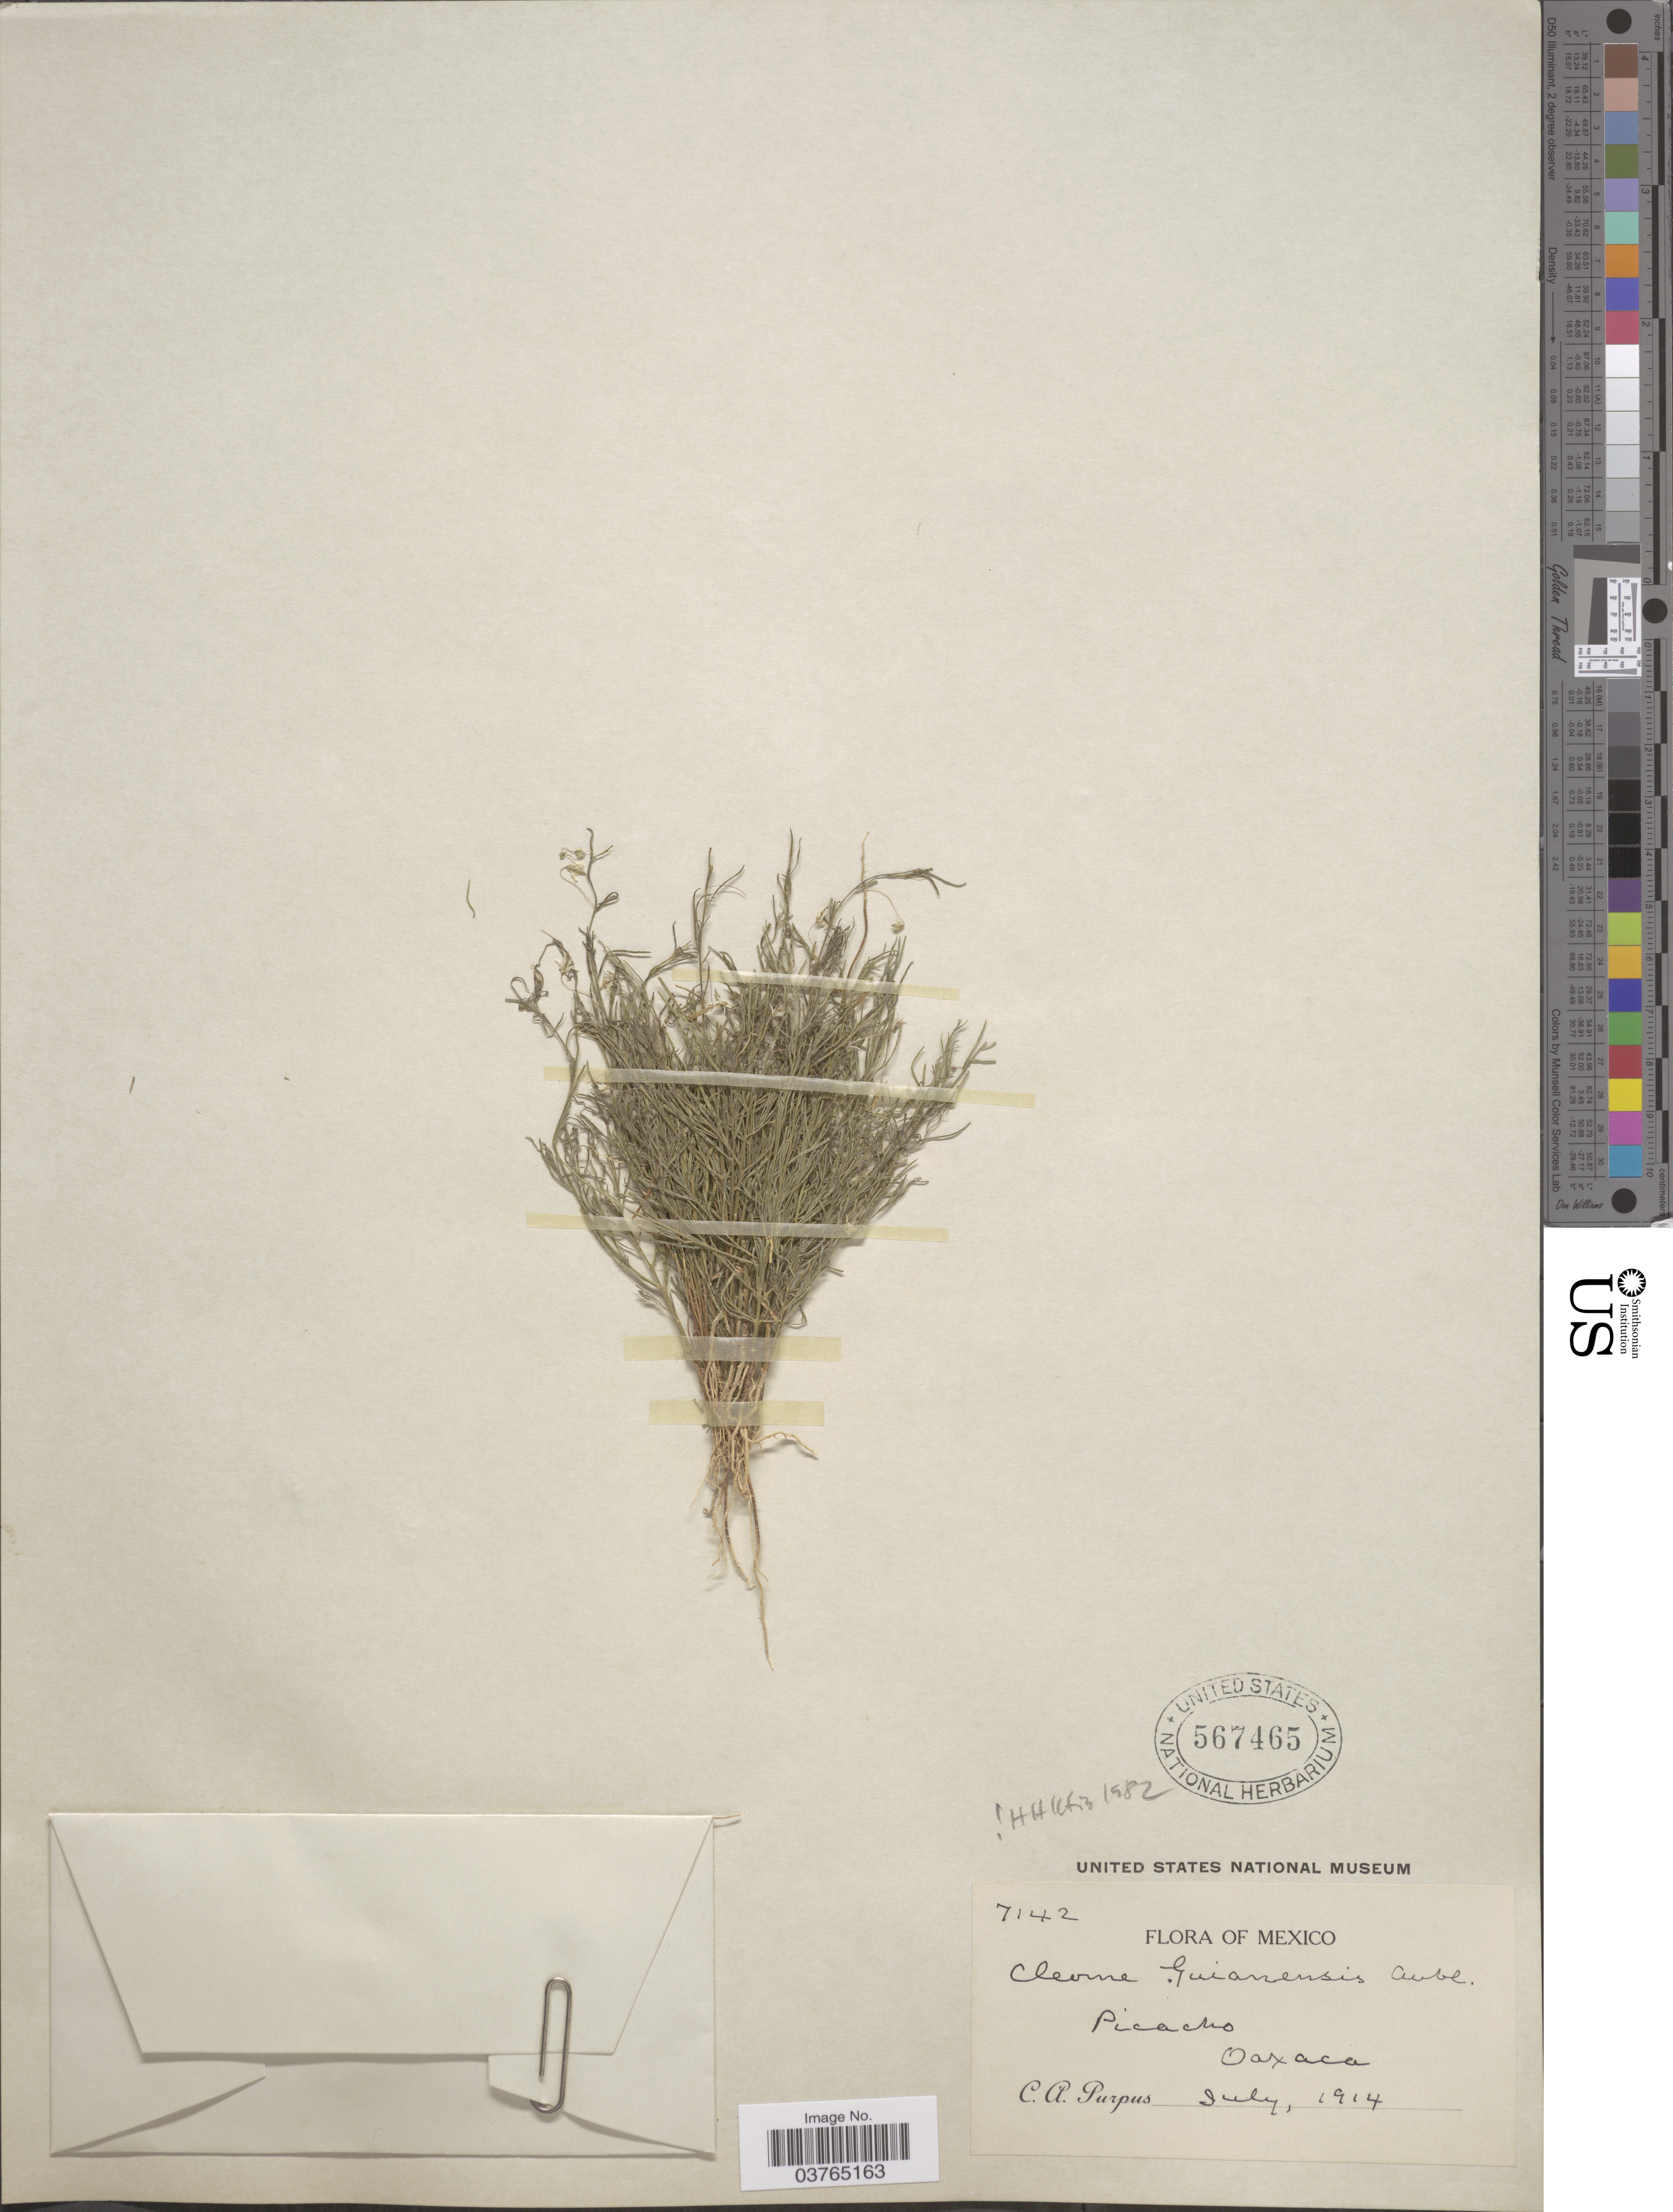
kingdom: Plantae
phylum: Tracheophyta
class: Magnoliopsida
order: Brassicales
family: Cleomaceae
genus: Physostemon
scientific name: Physostemon guianensis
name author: (Aubl.) Malme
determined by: Strong, M. T., (US), Smithsonian Institution - National Museum of Natural History (UNITED STATES)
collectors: C. A. Purpus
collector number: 7142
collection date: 1914-07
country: Mexico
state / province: Oaxaca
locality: Picacho.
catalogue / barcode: US 567465